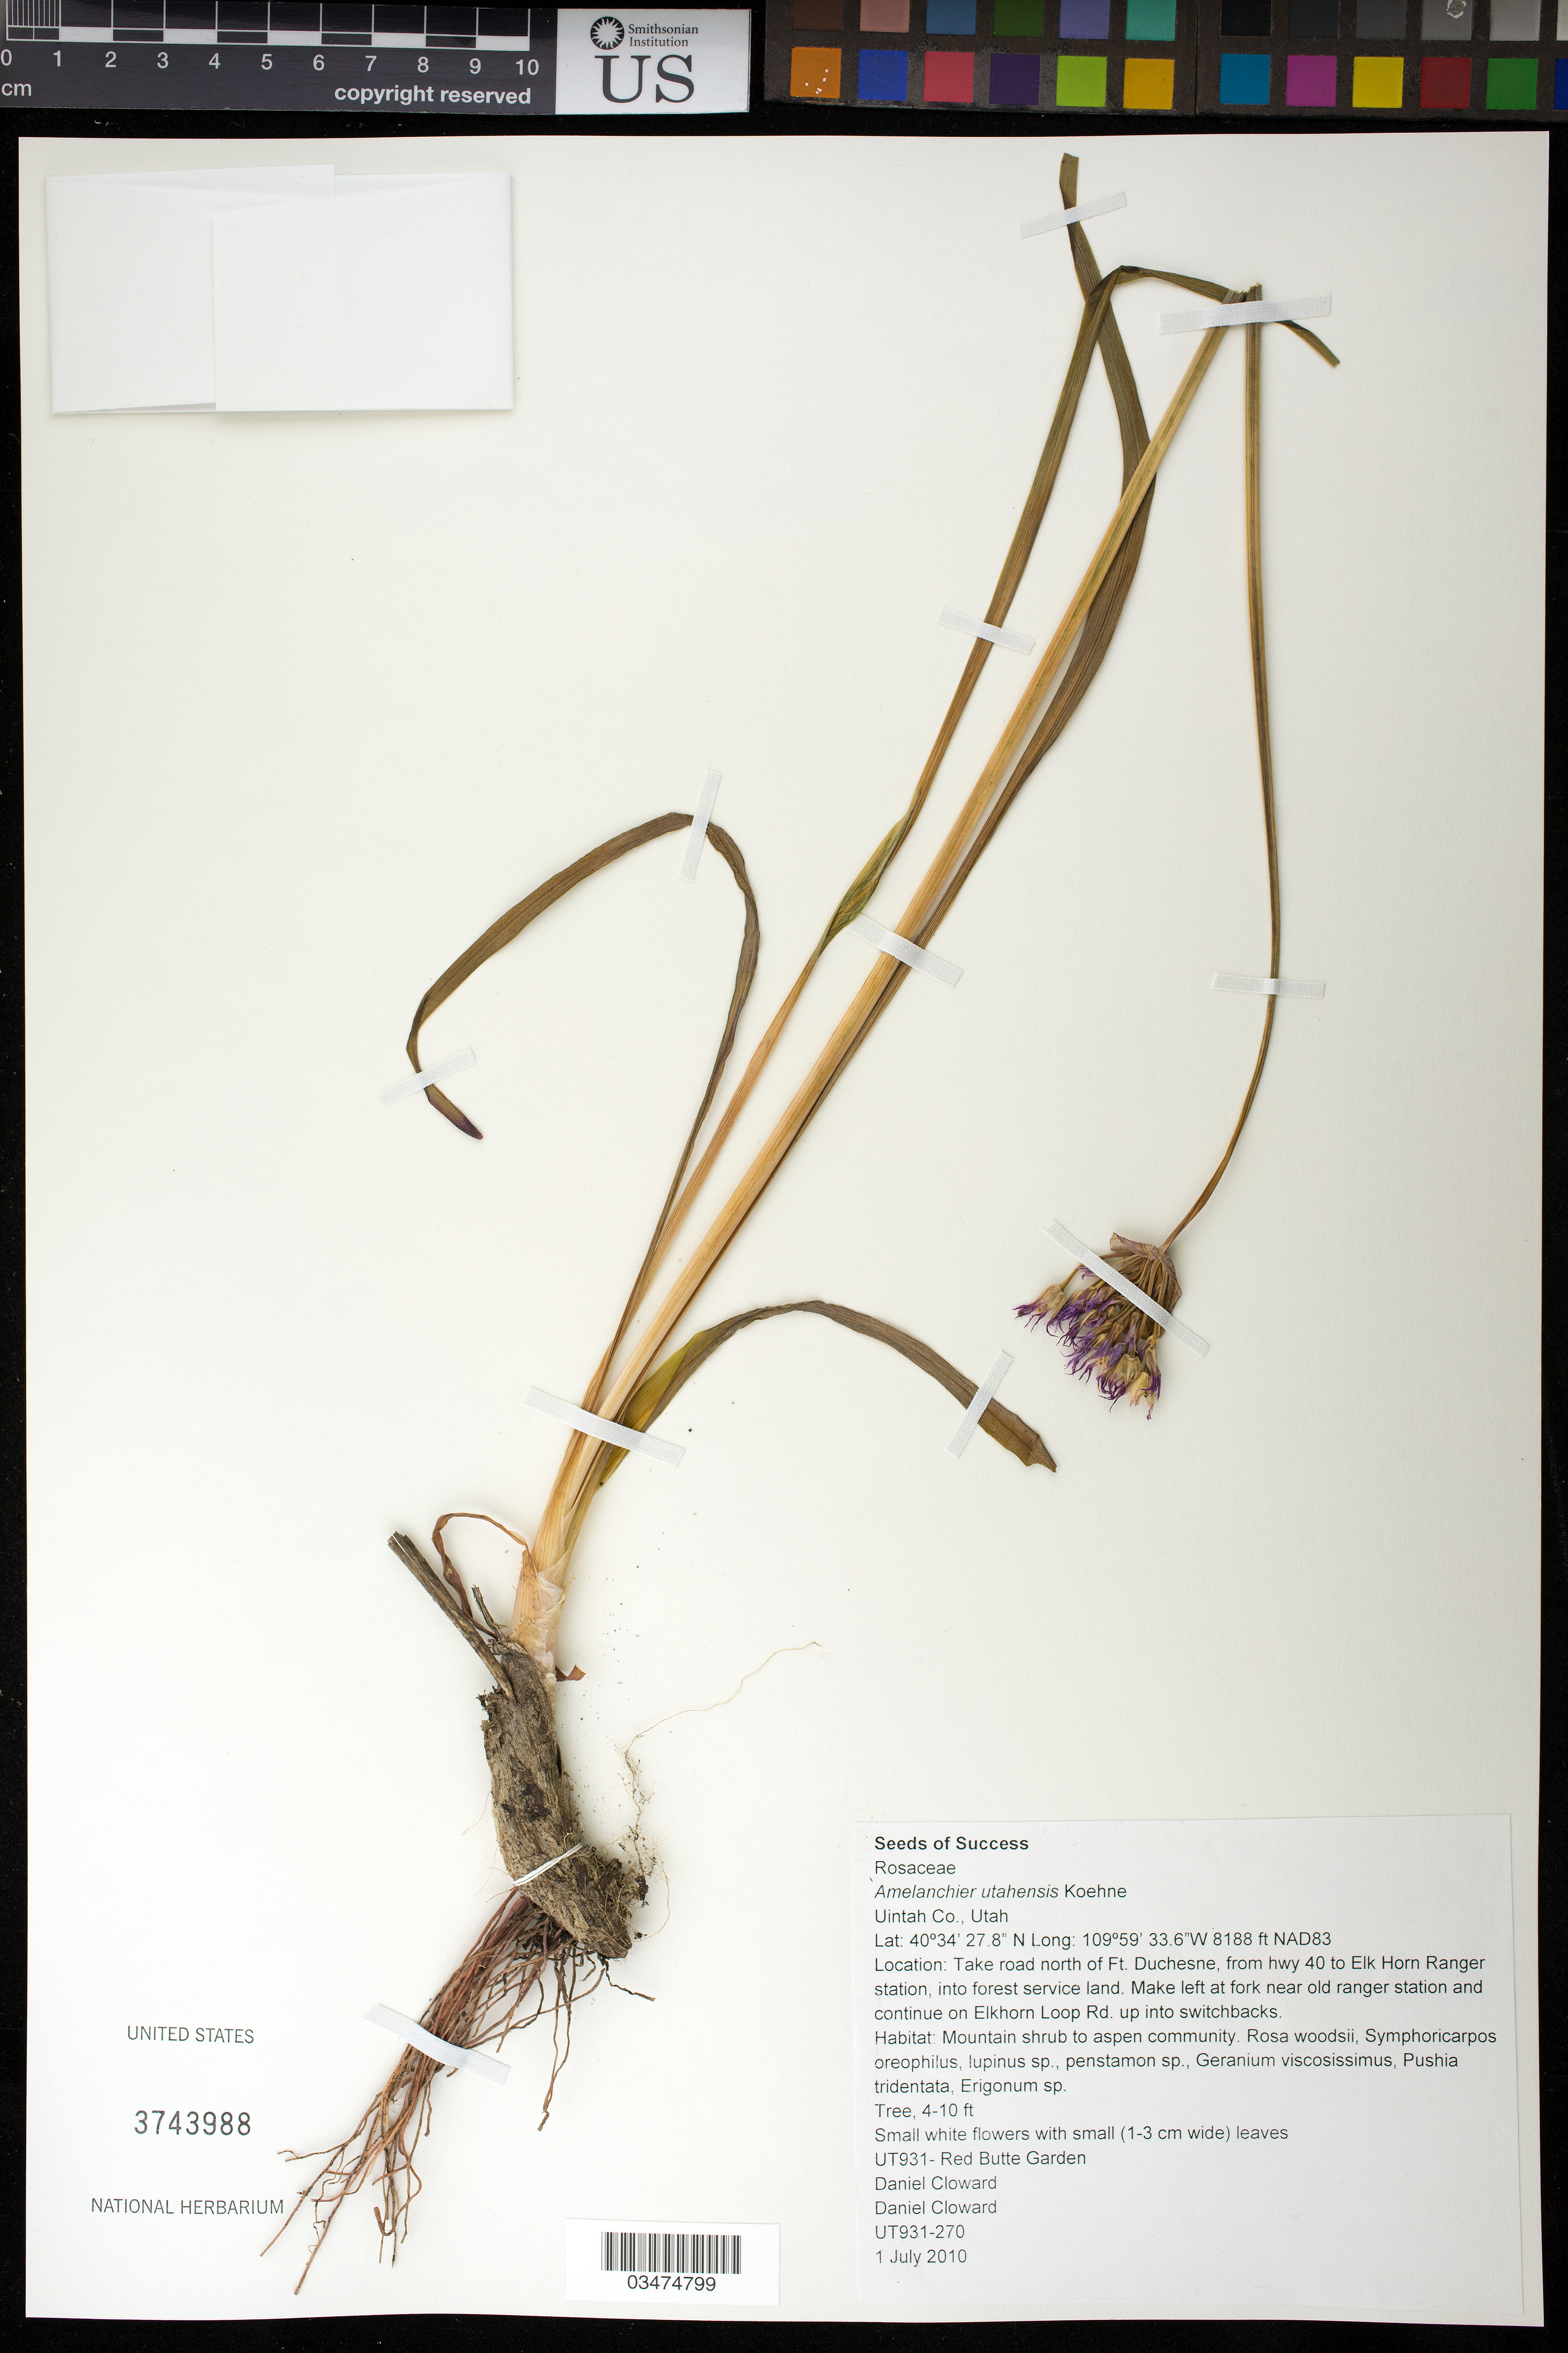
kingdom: Plantae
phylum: Tracheophyta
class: Magnoliopsida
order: Rosales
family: Rosaceae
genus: Amelanchier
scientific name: Amelanchier utahensis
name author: Koehne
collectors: D. Cloward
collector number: UT931-270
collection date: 2010-07-01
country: United States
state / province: Utah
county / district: Uintah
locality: Elkhorn Loop Rd.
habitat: Mountain shrub to aspen community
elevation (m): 2496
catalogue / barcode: US 3743988